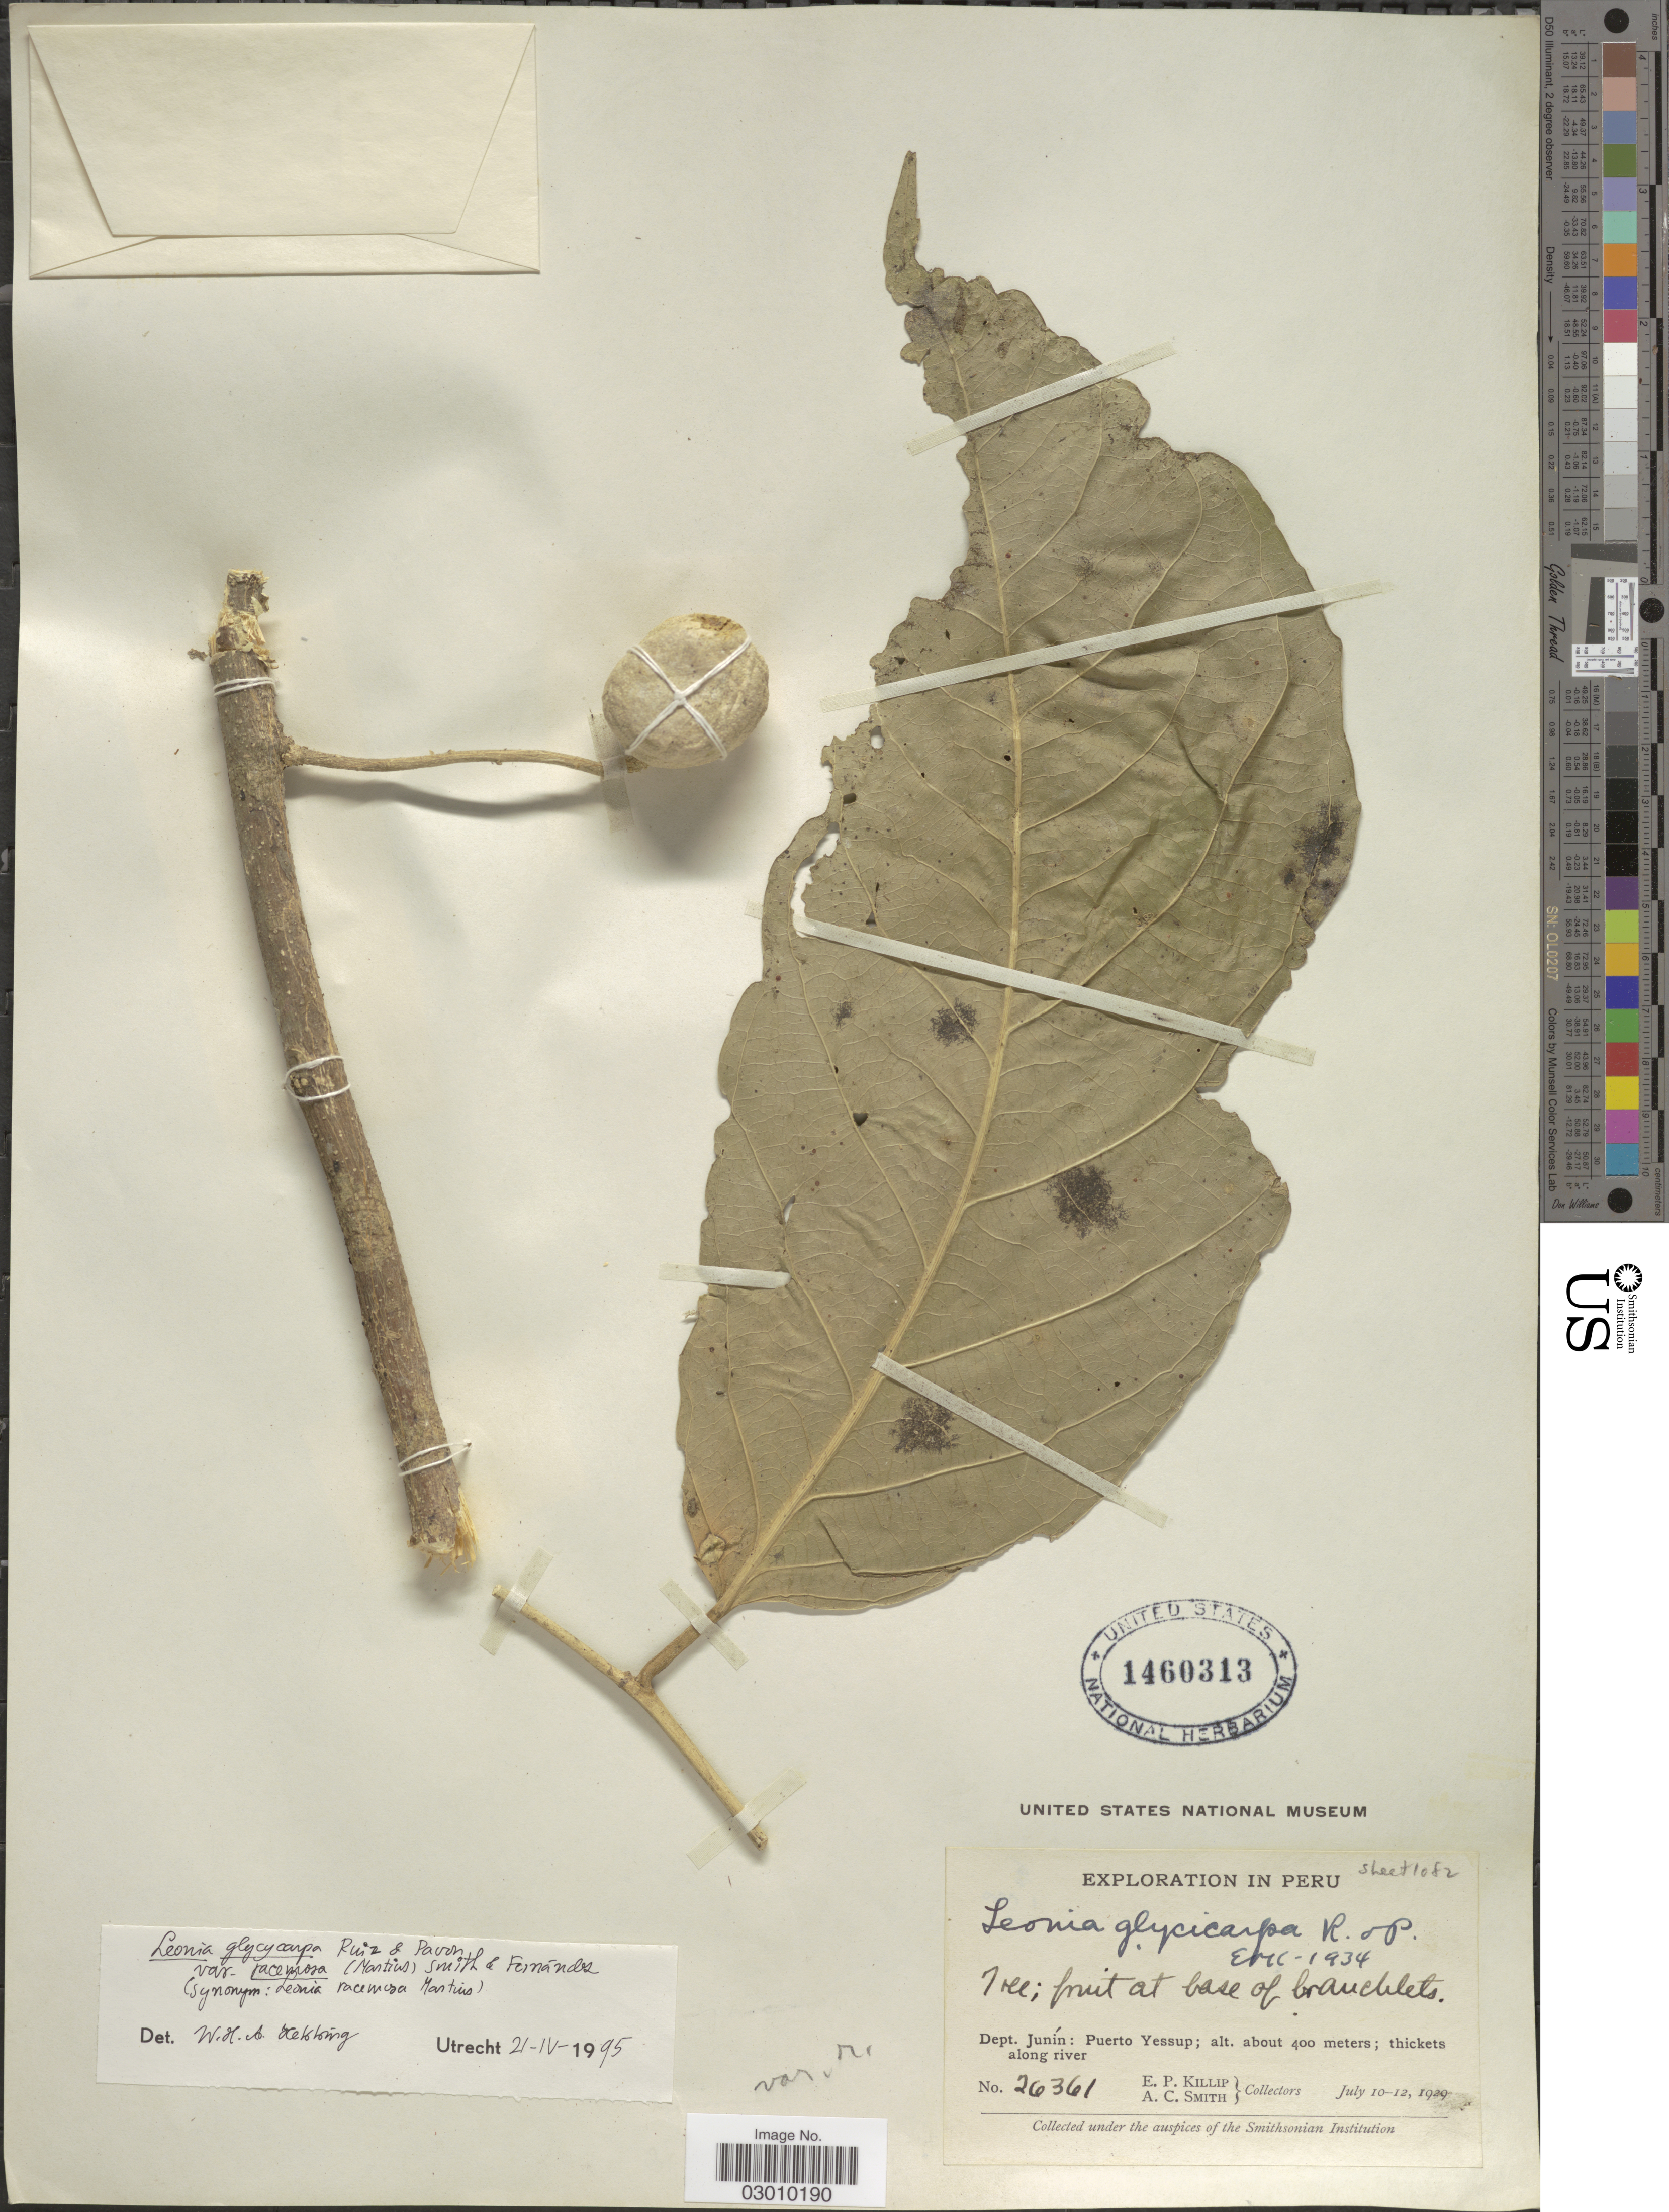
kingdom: Plantae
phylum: Tracheophyta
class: Magnoliopsida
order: Malpighiales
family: Violaceae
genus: Leonia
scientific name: Leonia glycycarpa var. racemosa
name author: (Mart.) L.B. Sm. & A. Fernández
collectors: E. P. Killip & A. C. Smith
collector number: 26361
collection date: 1929-07-10/1929-07-12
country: Peru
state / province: Junín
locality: Dept. Junín: Puerto Yessup.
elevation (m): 400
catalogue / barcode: US 1460313